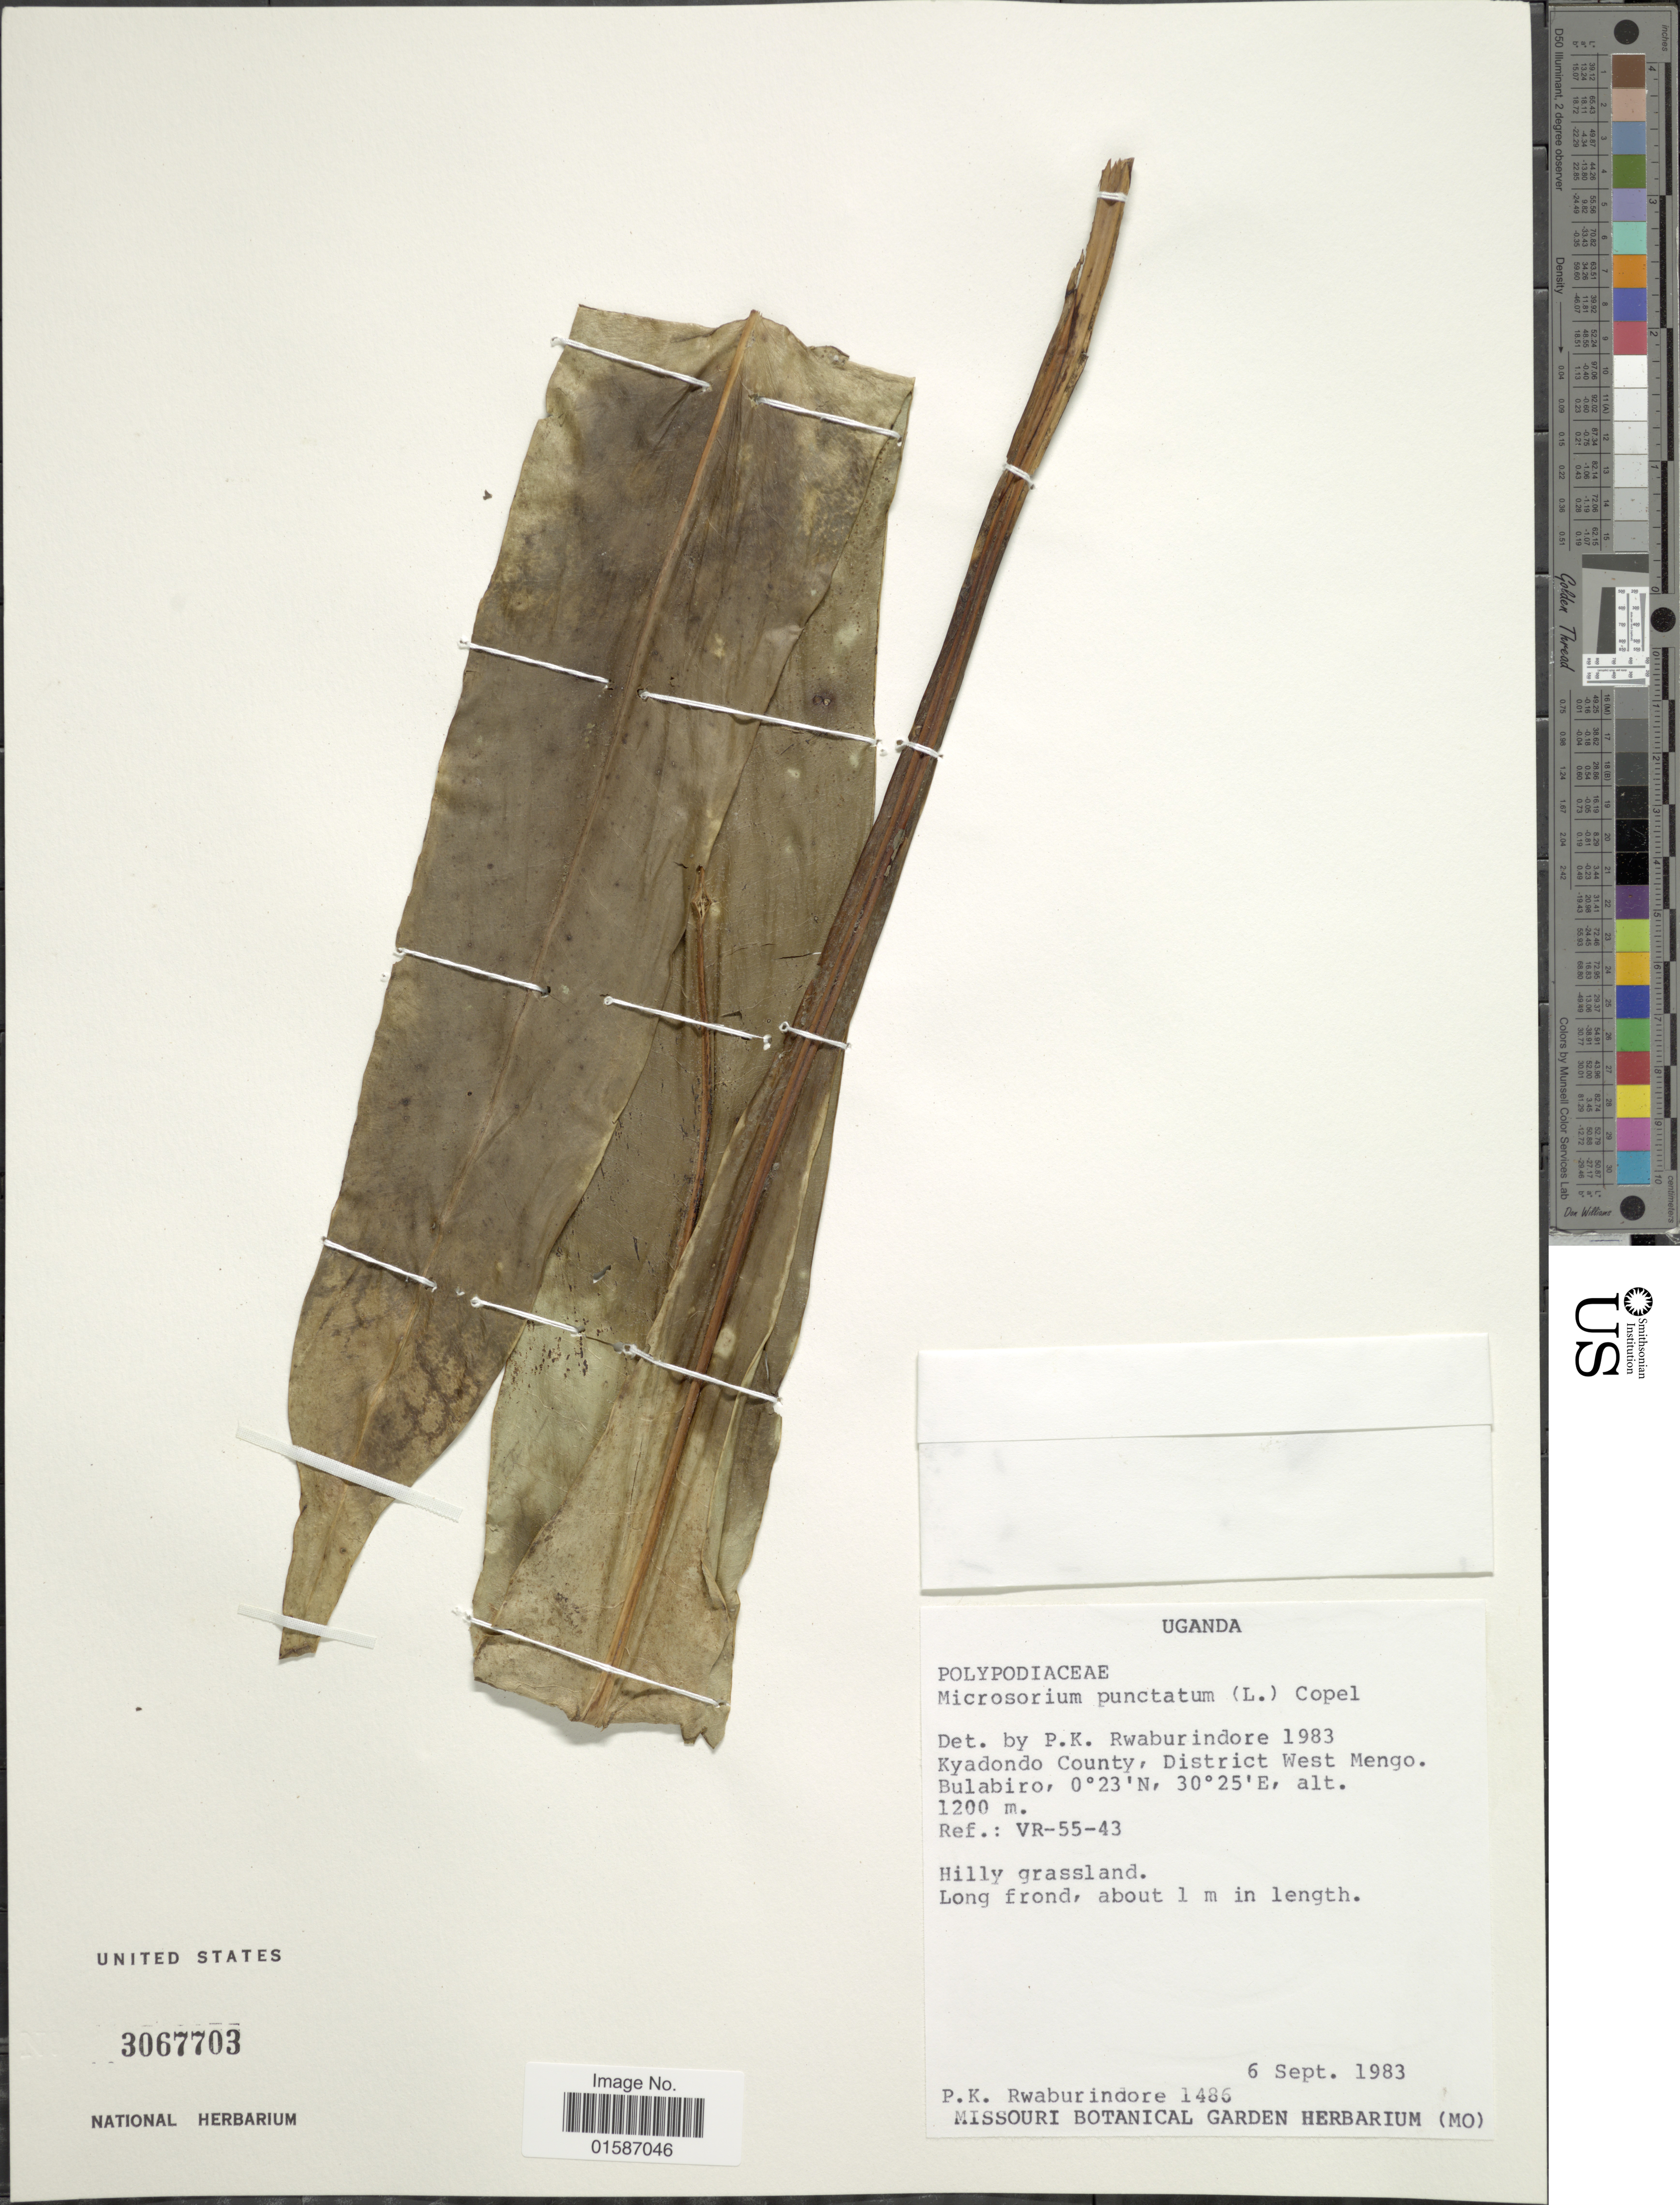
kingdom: Plantae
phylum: Tracheophyta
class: Polypodiopsida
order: Polypodiales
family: Polypodiaceae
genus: Microsorum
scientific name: Microsorum punctatum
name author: (L.) Copel.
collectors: P. Rwaburindore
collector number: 1486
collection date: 1983-09-06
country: Uganda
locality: Kyadondo County, District West Mengo. Bulabiro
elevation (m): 1200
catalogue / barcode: US 3067703